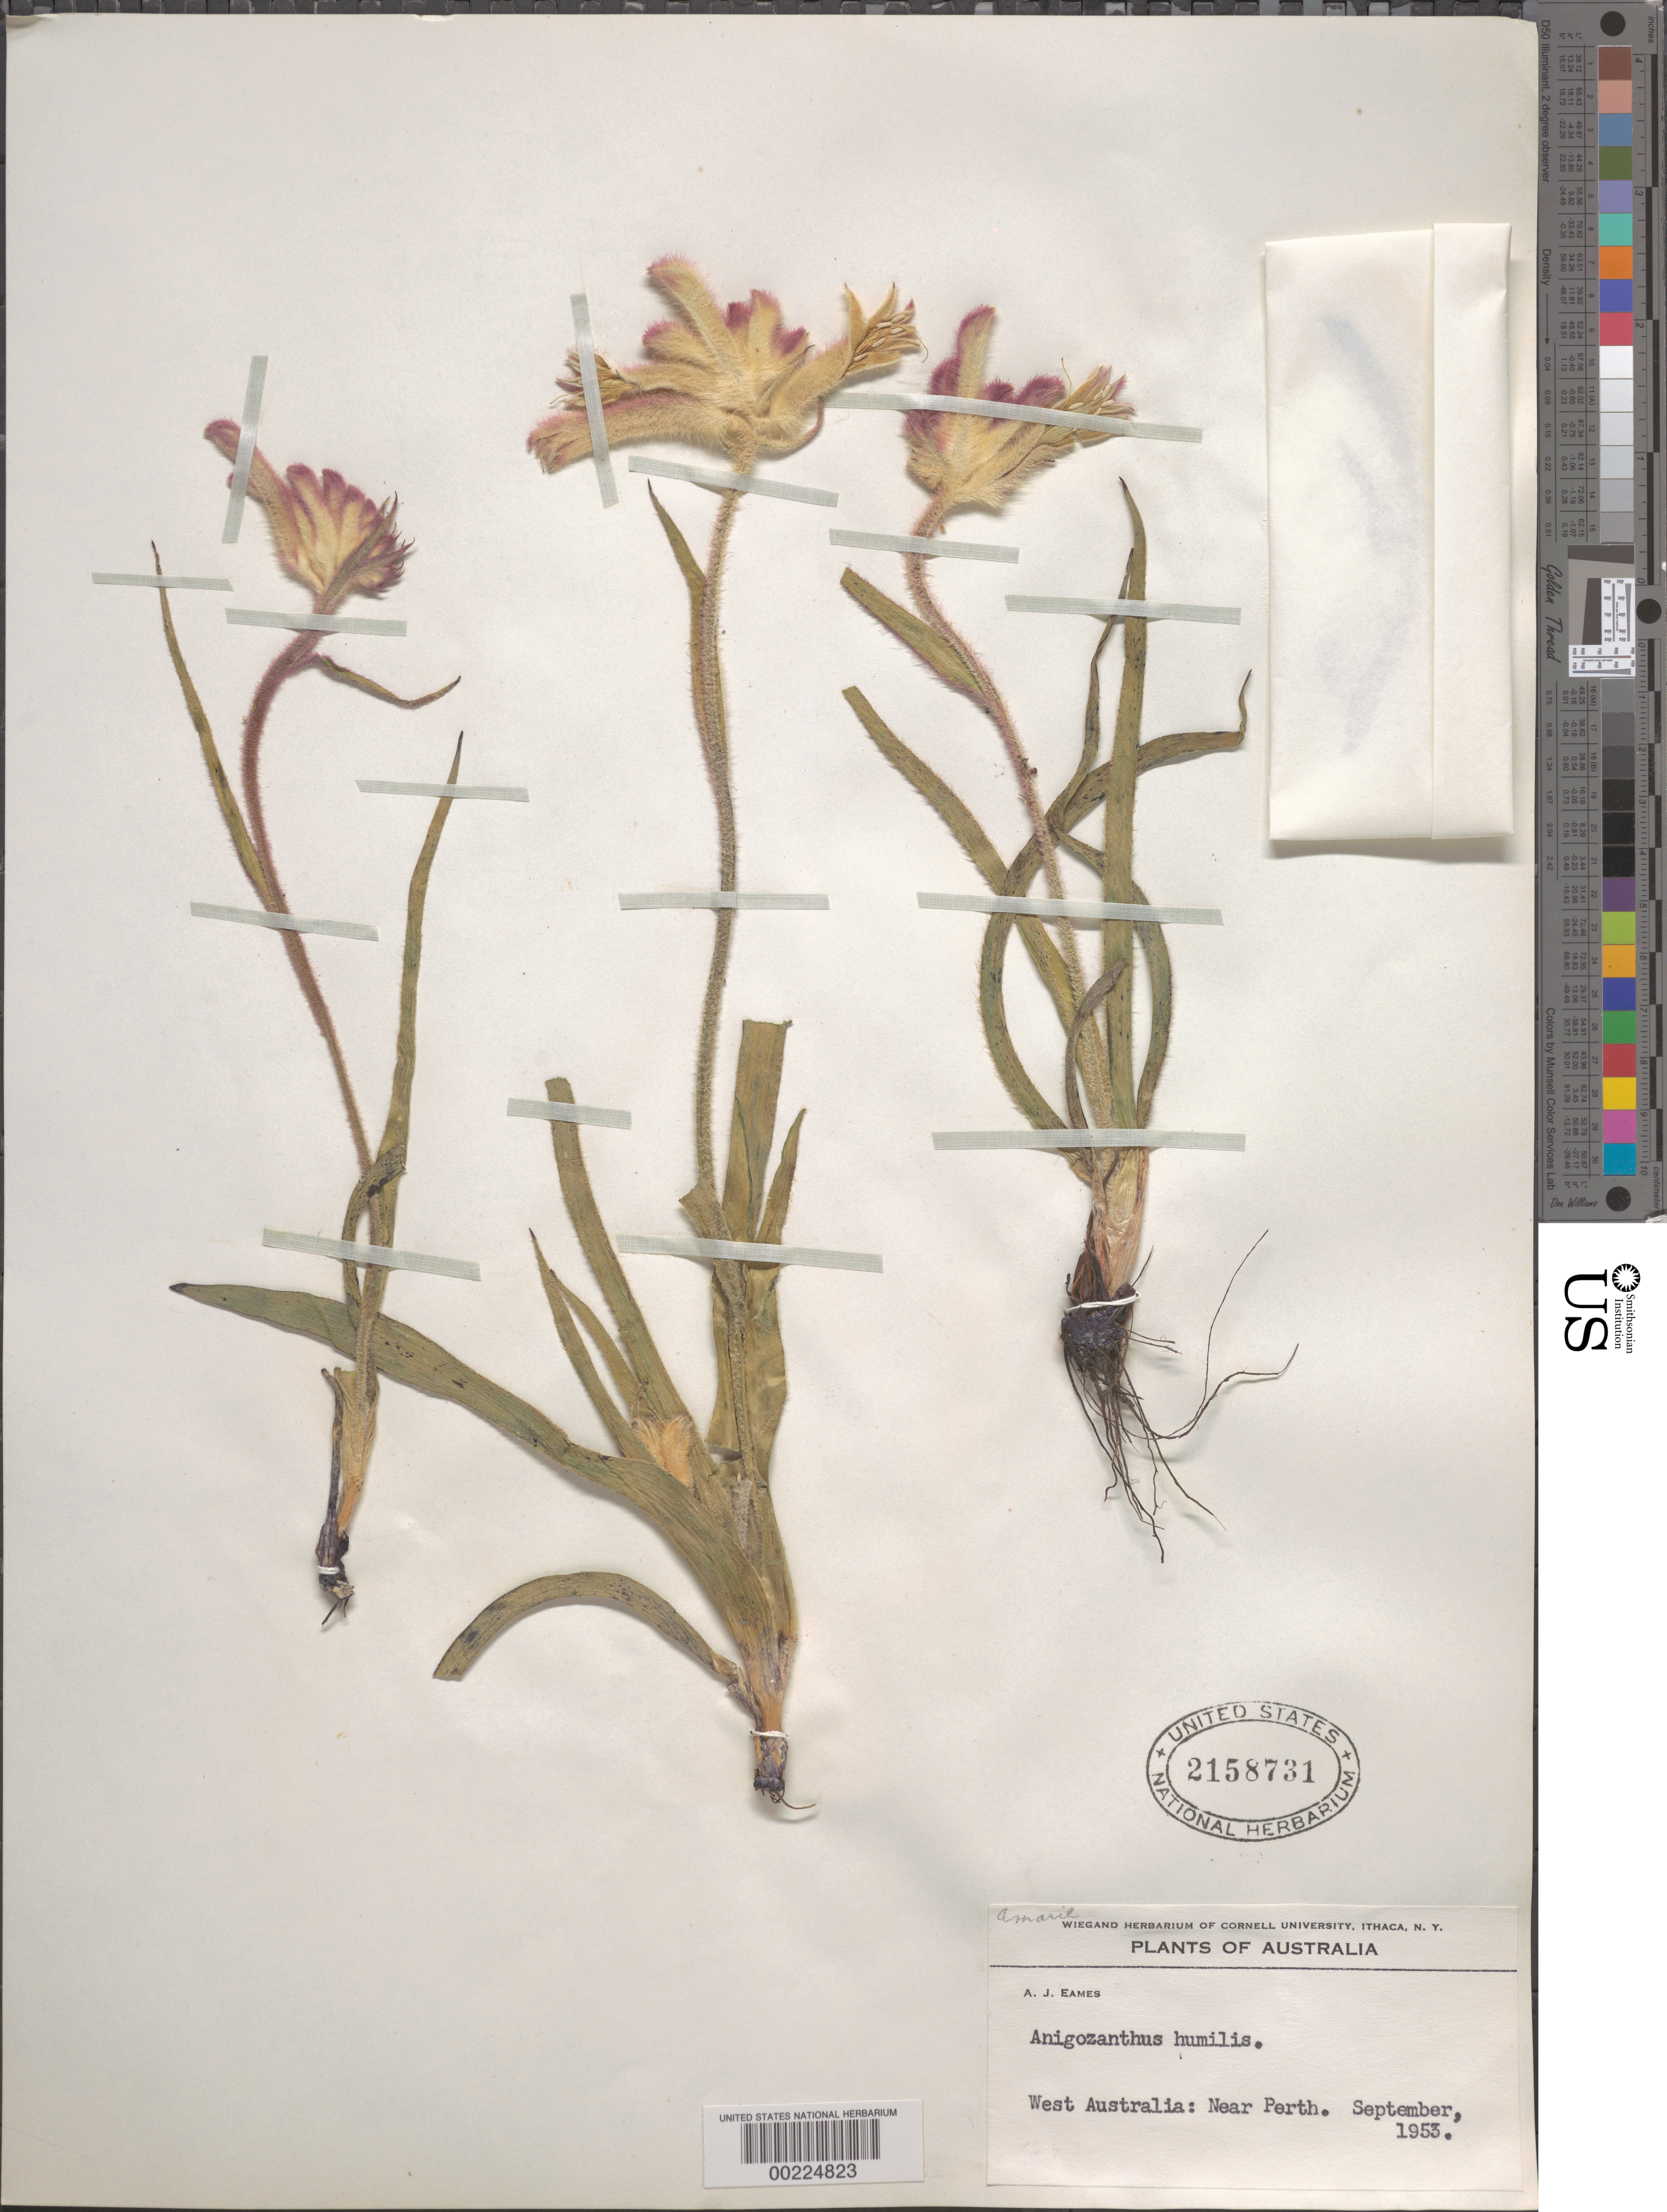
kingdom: Plantae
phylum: Tracheophyta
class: Liliopsida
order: Commelinales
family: Haemodoraceae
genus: Anigozanthos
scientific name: Anigozanthos humilis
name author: Lindl.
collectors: A. J. Eames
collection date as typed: Sep 1953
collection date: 1953-09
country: Australia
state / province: Western Australia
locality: Near perth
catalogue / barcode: US 2158731